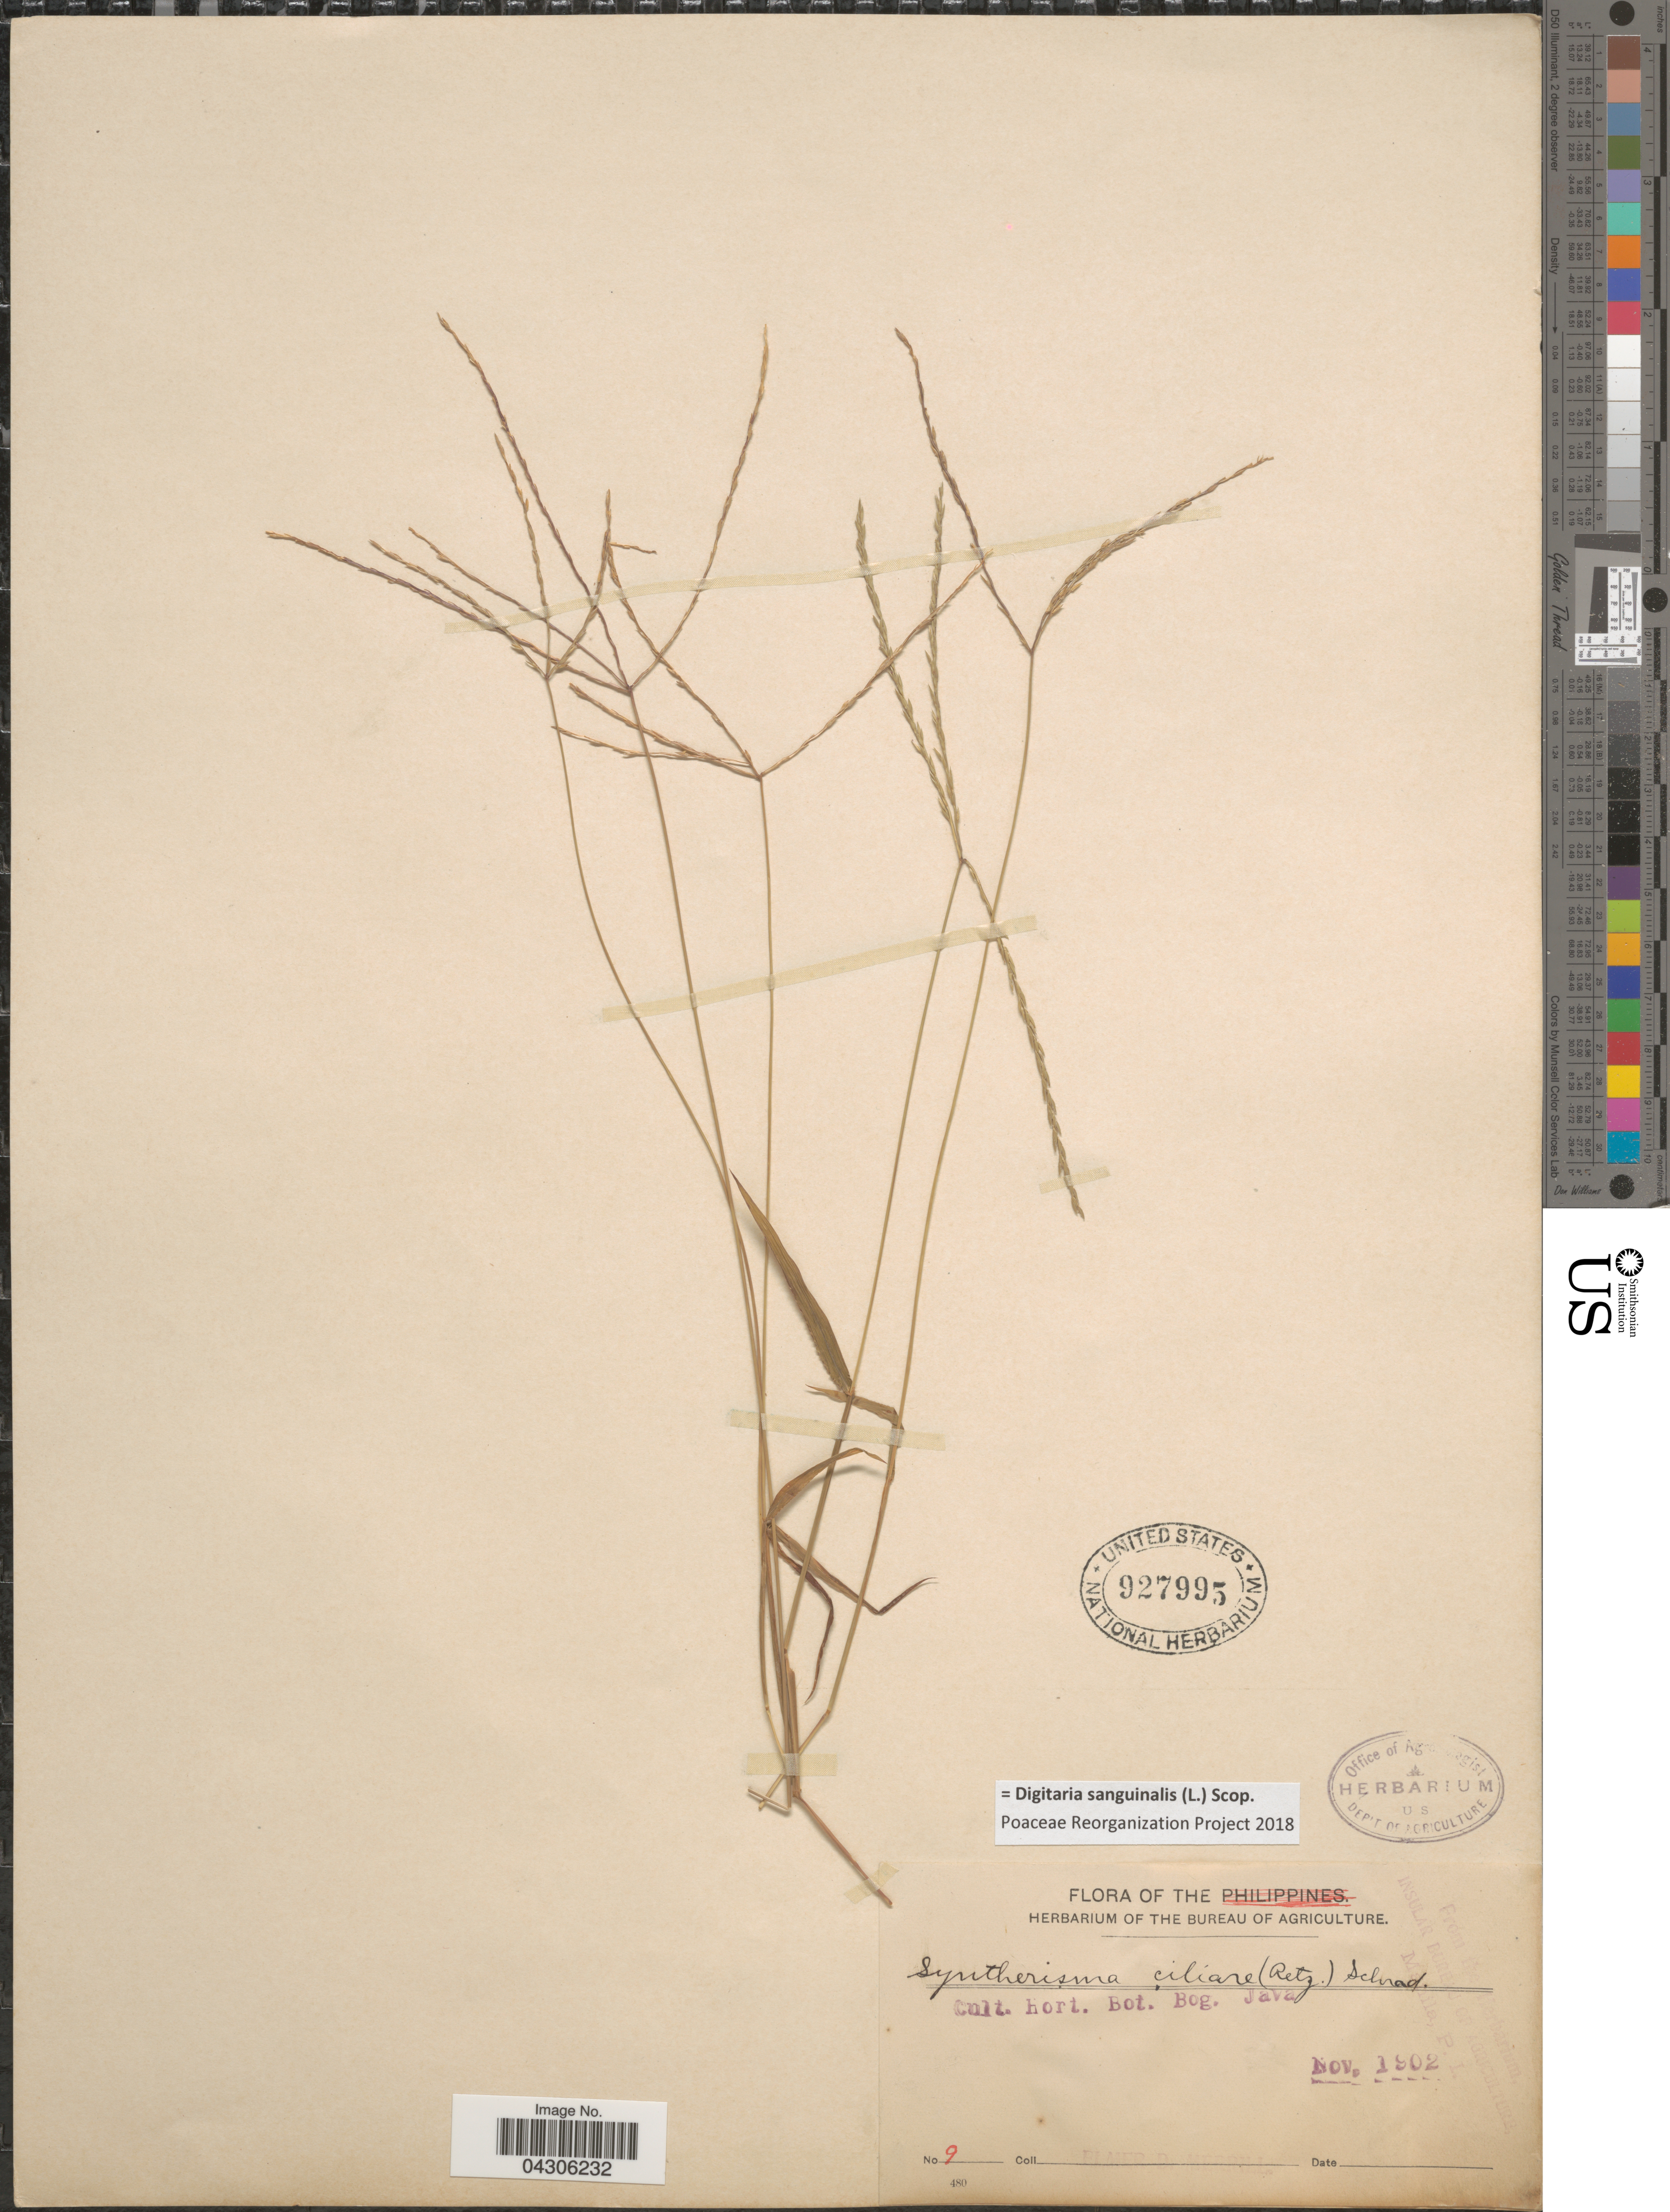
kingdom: Plantae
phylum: Tracheophyta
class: Liliopsida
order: Poales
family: Poaceae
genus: Digitaria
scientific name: Digitaria sanguinalis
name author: (L.) Scop.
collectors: E. D. Merrill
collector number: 9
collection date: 1902-11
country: Indonesia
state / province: Java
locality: Cult. Hort. Bot. Bog. Java.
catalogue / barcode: US 927995